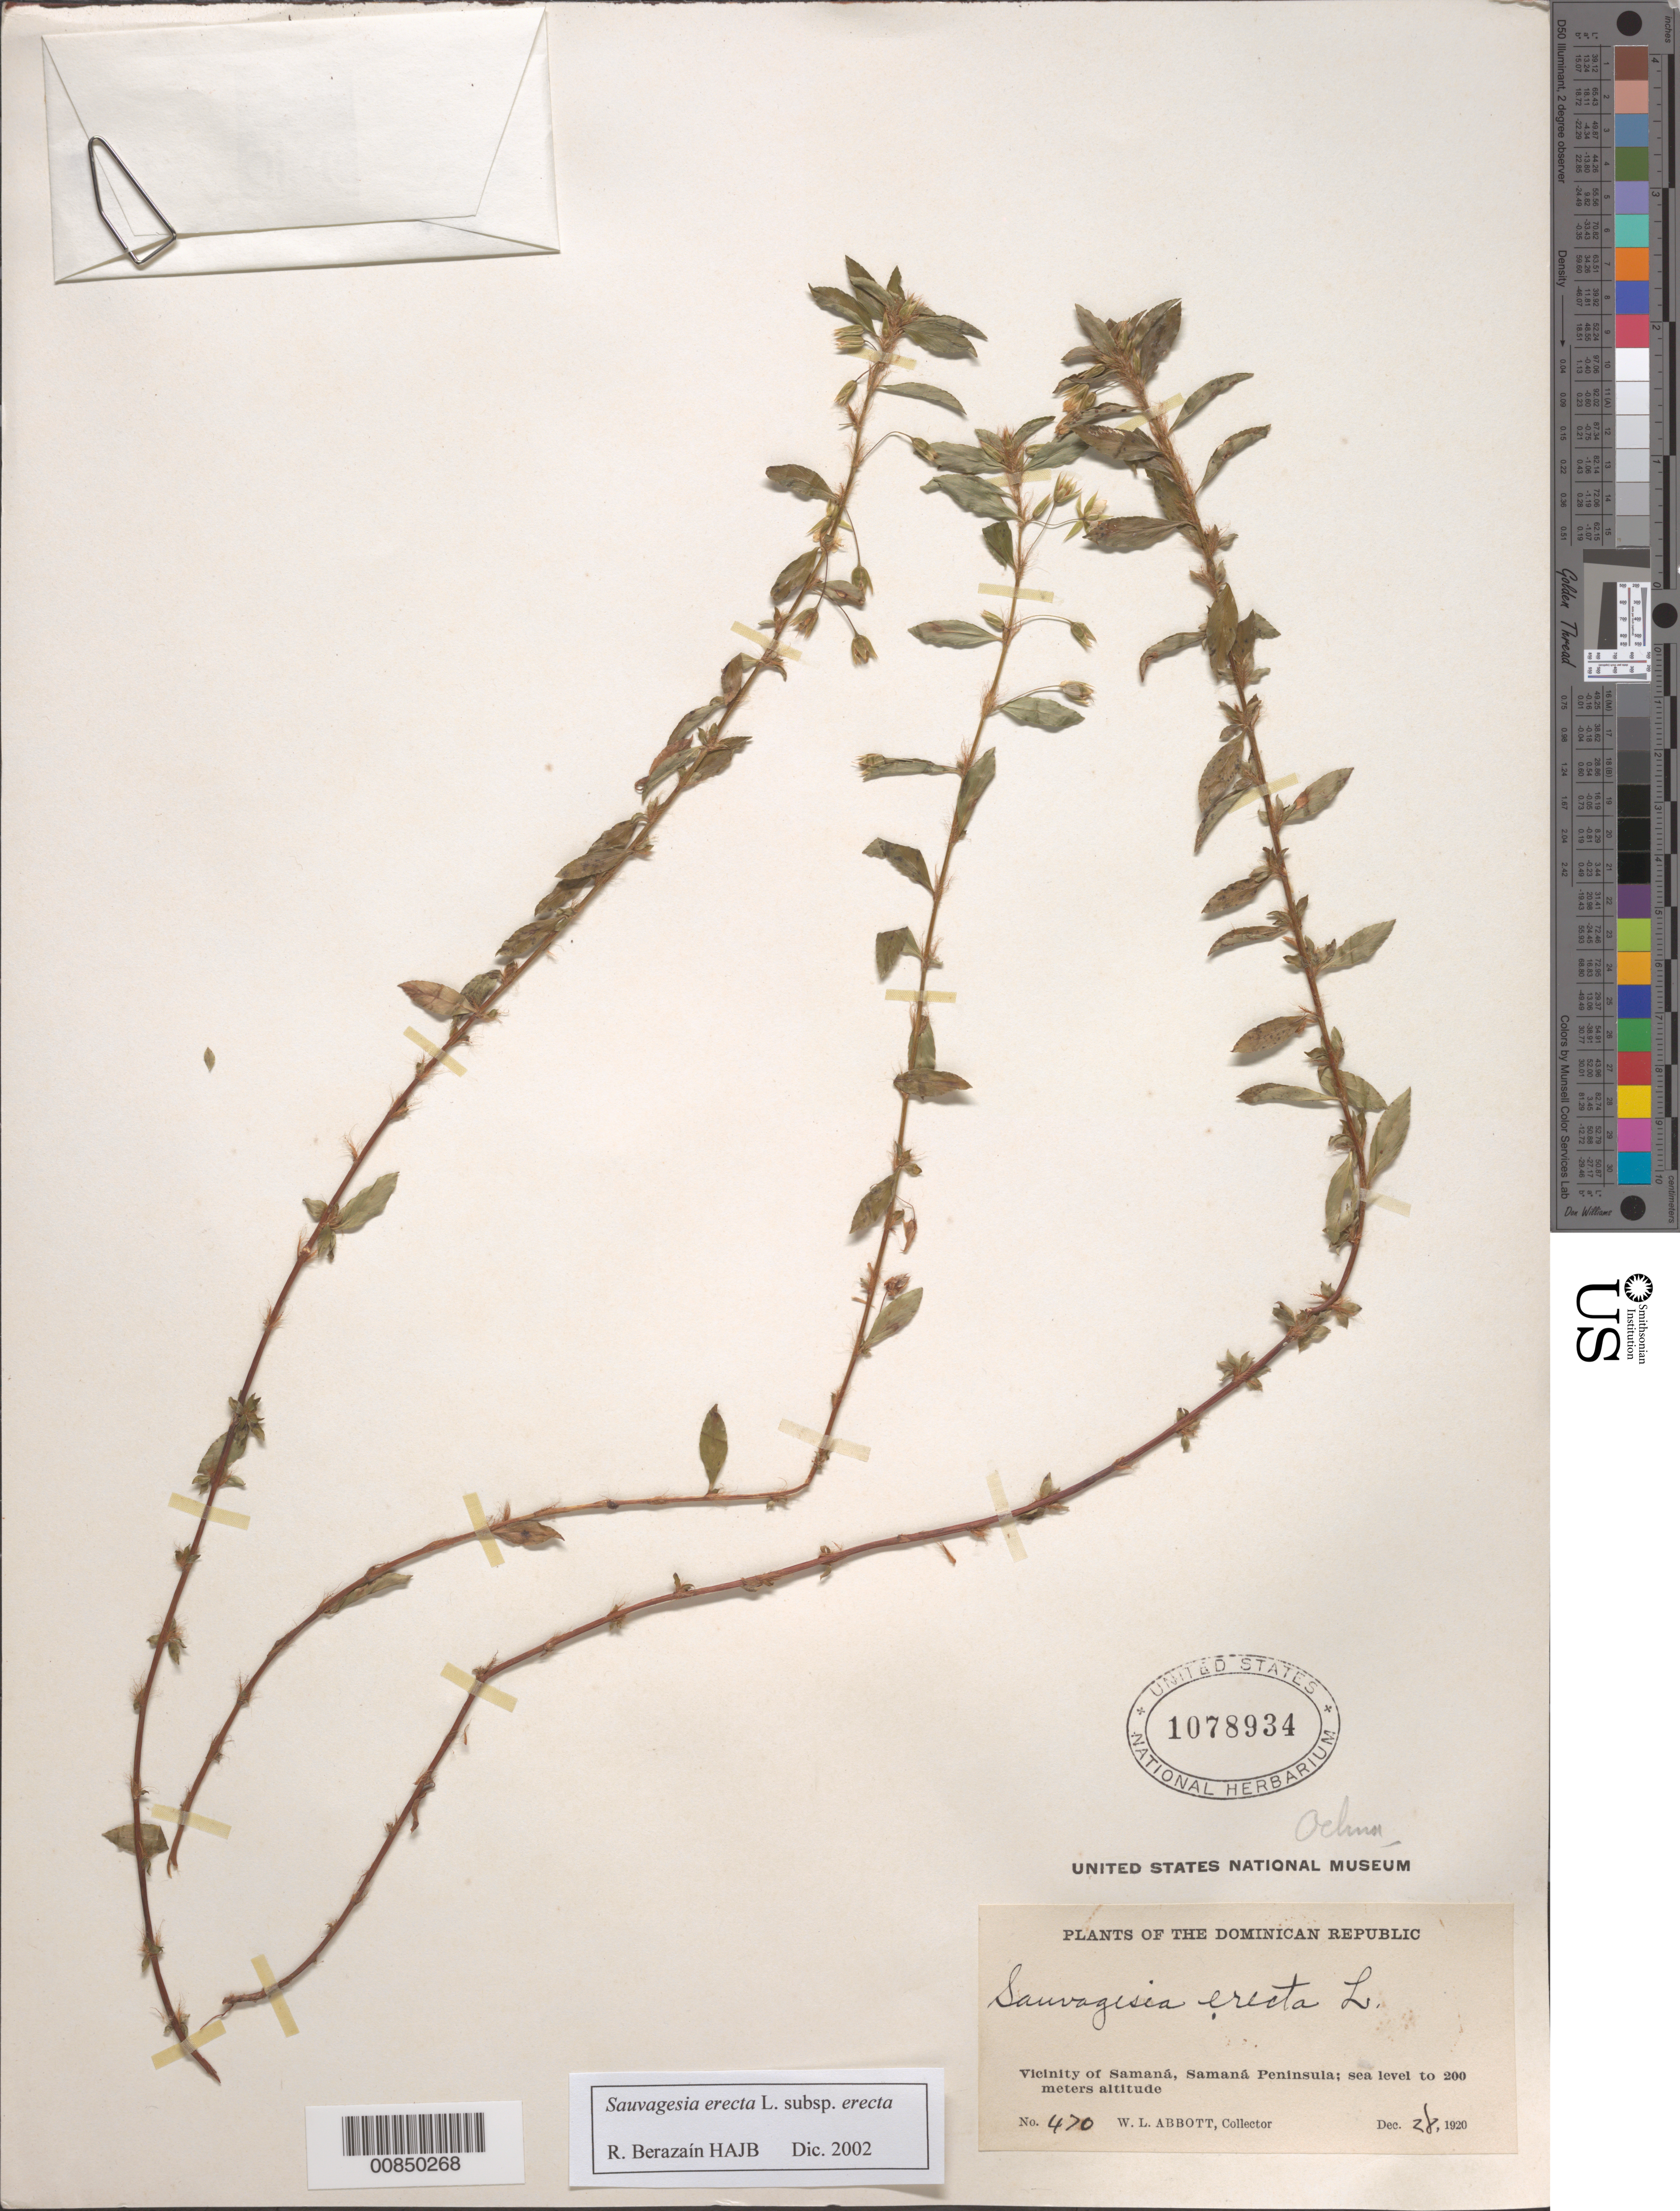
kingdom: Plantae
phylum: Tracheophyta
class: Magnoliopsida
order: Malpighiales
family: Ochnaceae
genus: Sauvagesia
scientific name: Sauvagesia erecta subsp. erecta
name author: L.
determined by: Berazaín, R.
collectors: W. L. Abbott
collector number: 470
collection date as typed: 28 Dec 1920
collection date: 1920-12-28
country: Dominican Republic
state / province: Samana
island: Hispaniola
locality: Vicinity of Samaná, Samaná Peninsula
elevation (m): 0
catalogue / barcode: US 1078934